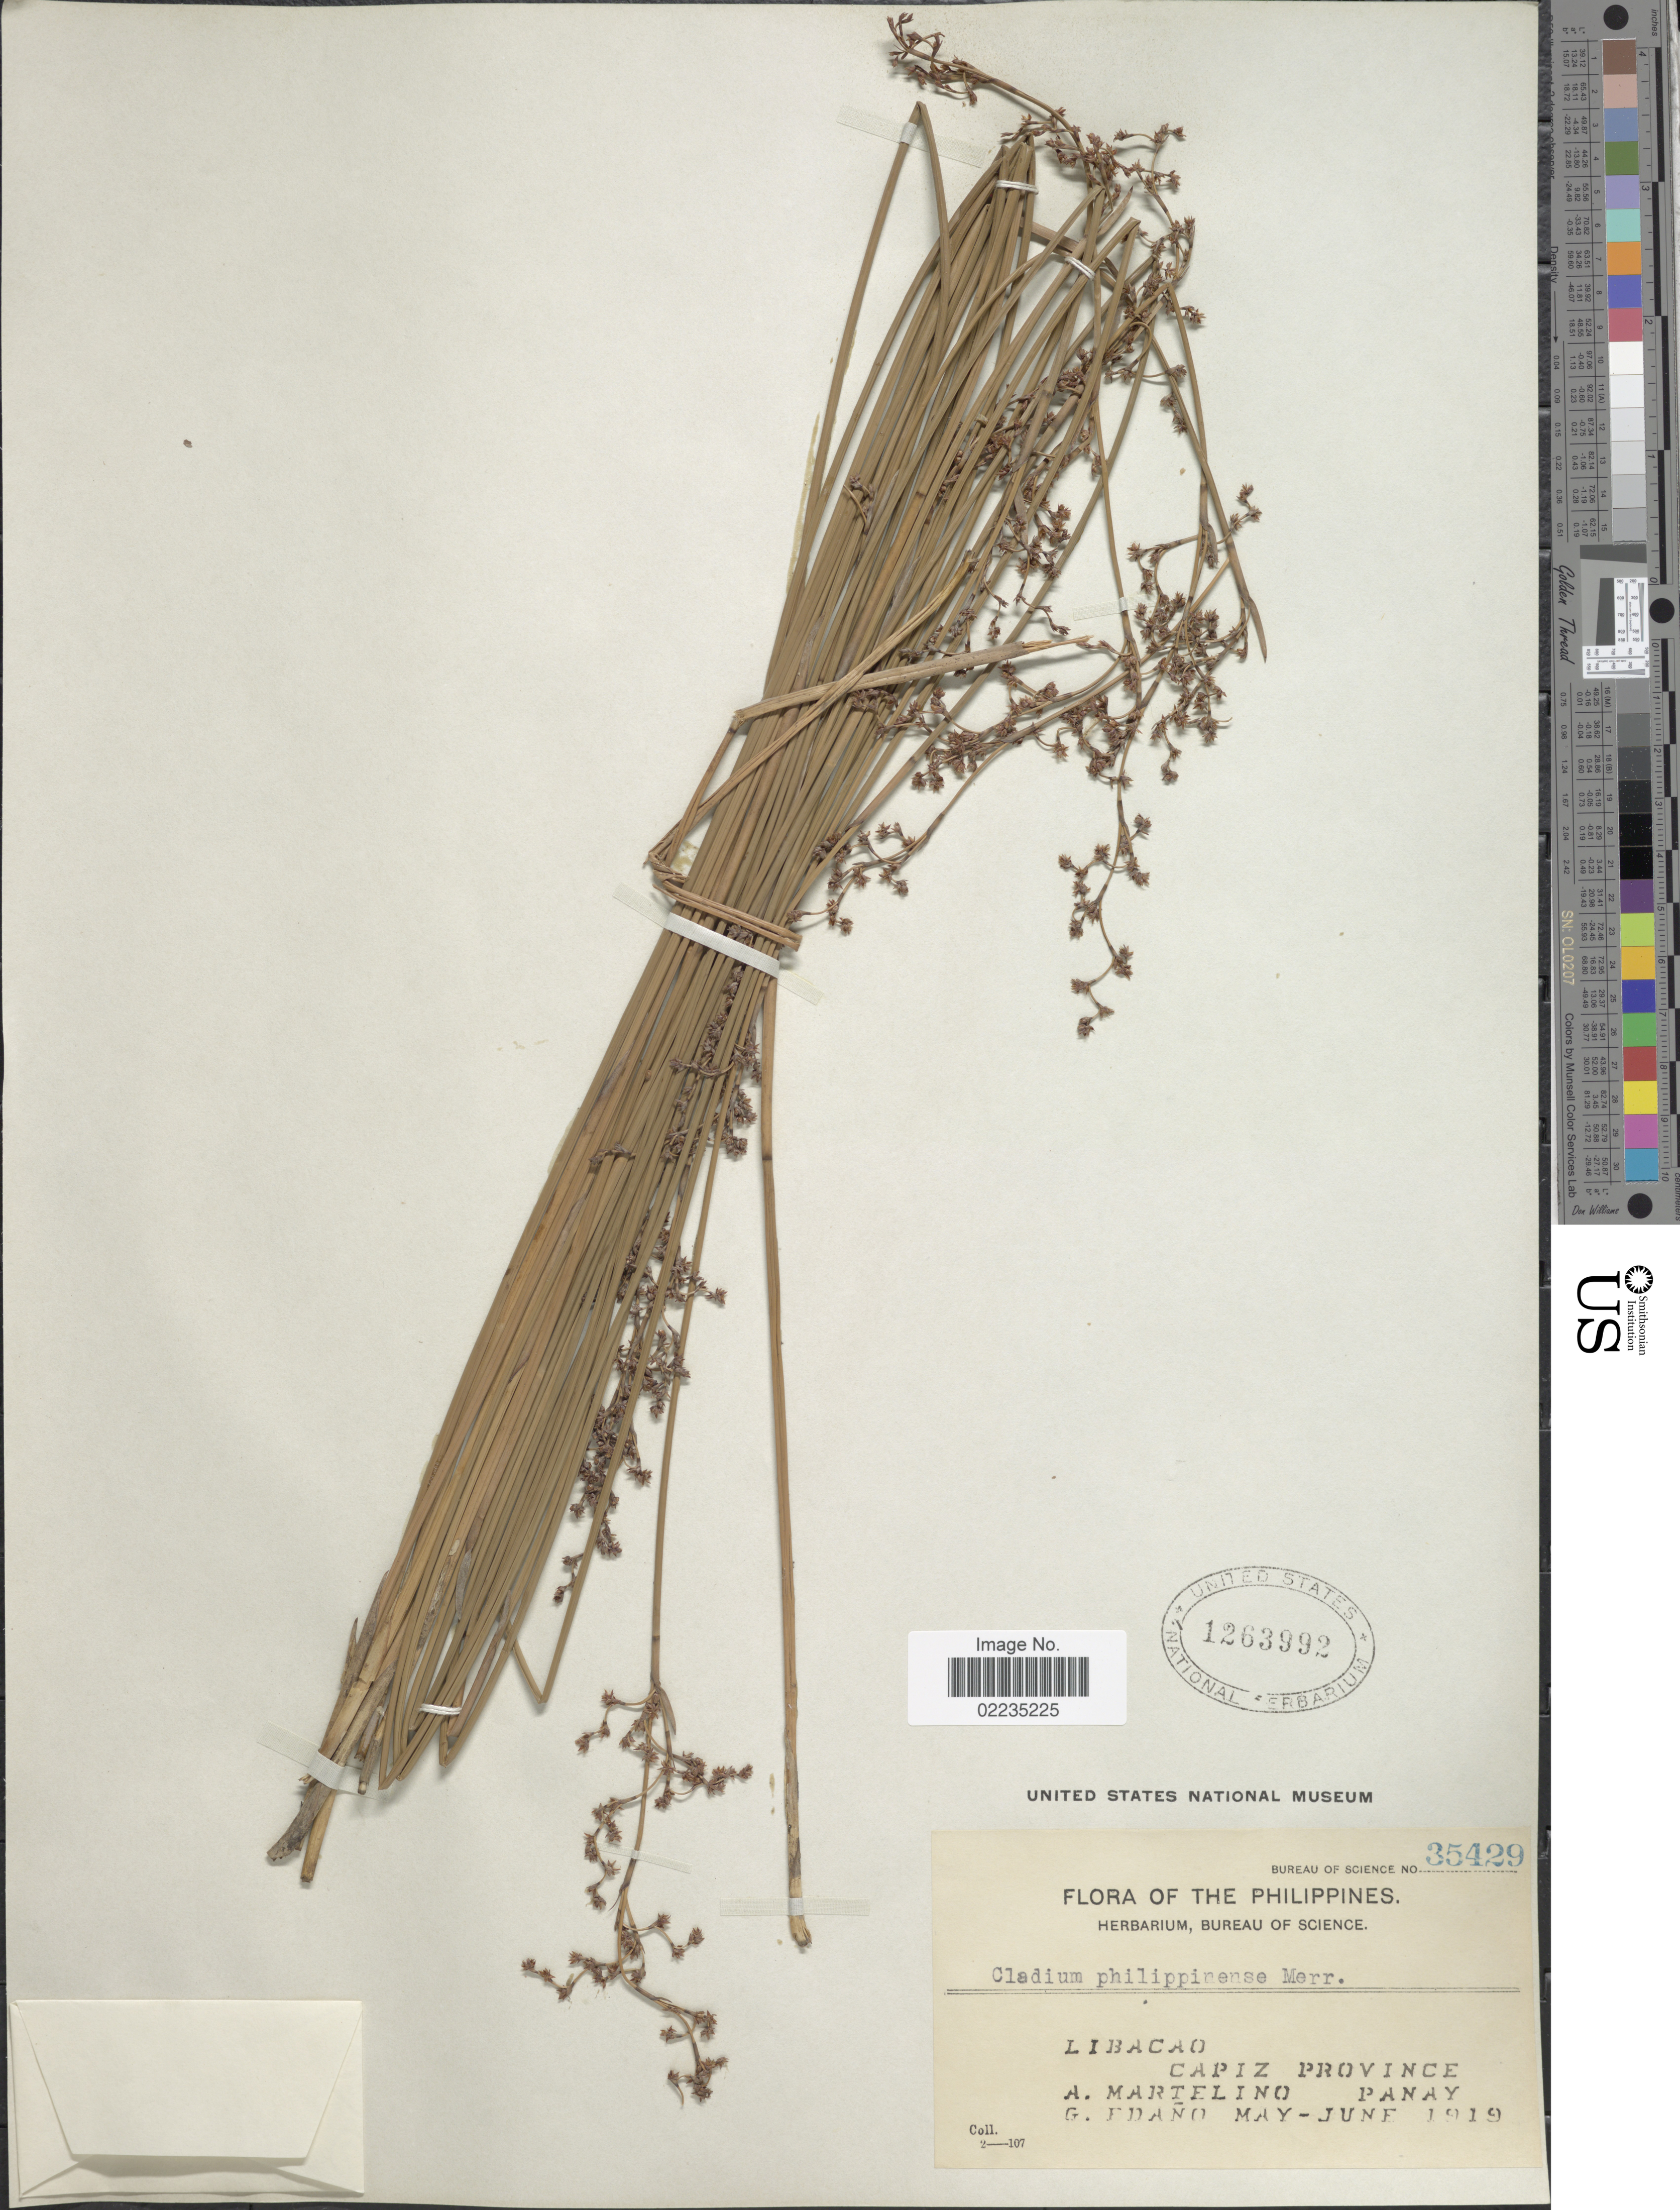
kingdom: Plantae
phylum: Tracheophyta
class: Liliopsida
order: Poales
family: Cyperaceae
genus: Machaerina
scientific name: Machaerina disticha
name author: (C.B. Clarke) T. Koyama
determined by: Strong, Mark T., (BOT), Smithsonian Institution - National Museum of Natural History (UNITED STATES)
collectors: A. Martelino & G. Edaño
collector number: Bureau of Science 35429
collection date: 1919-05/1919-06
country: Philippines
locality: Libacao, Capiz Province, Panay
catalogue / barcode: US 1263992